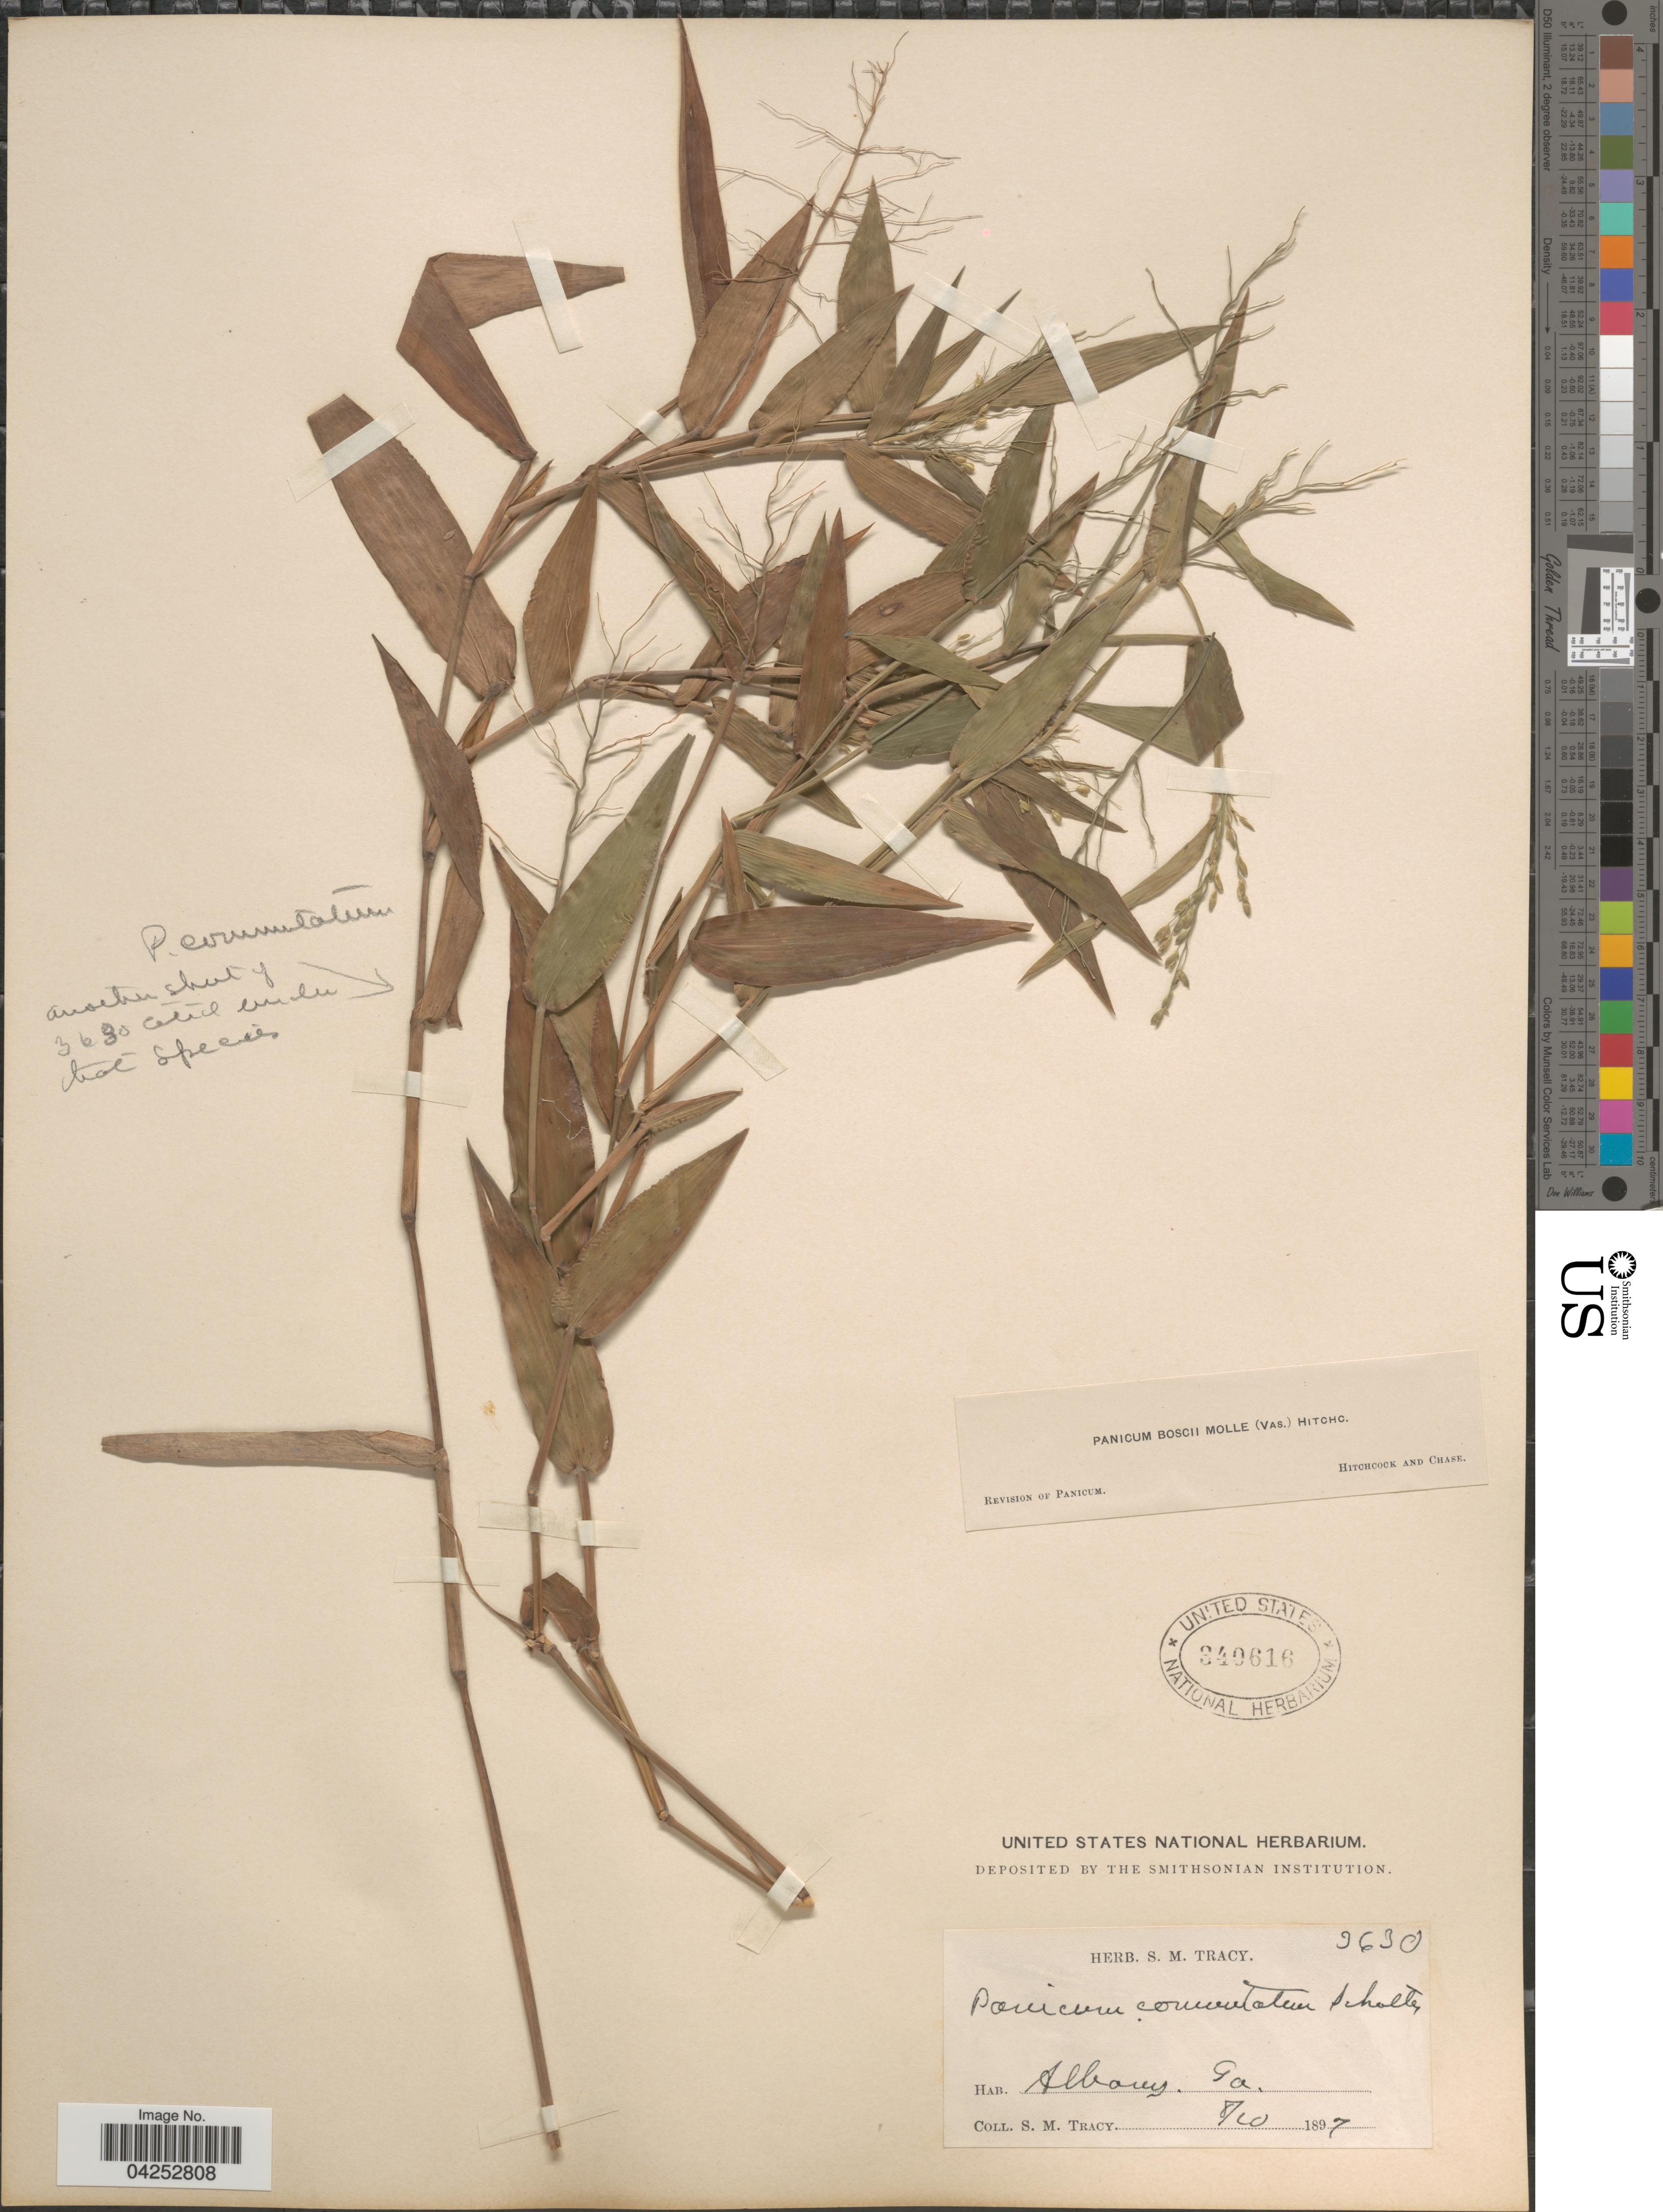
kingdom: Plantae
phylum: Tracheophyta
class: Liliopsida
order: Poales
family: Poaceae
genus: Dichanthelium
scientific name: Dichanthelium boscii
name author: (Poir.) Gould & C.A. Clark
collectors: S. M. Tracy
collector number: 3630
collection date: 1897-08-10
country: United States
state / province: Georgia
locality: Albany.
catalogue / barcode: US 340616